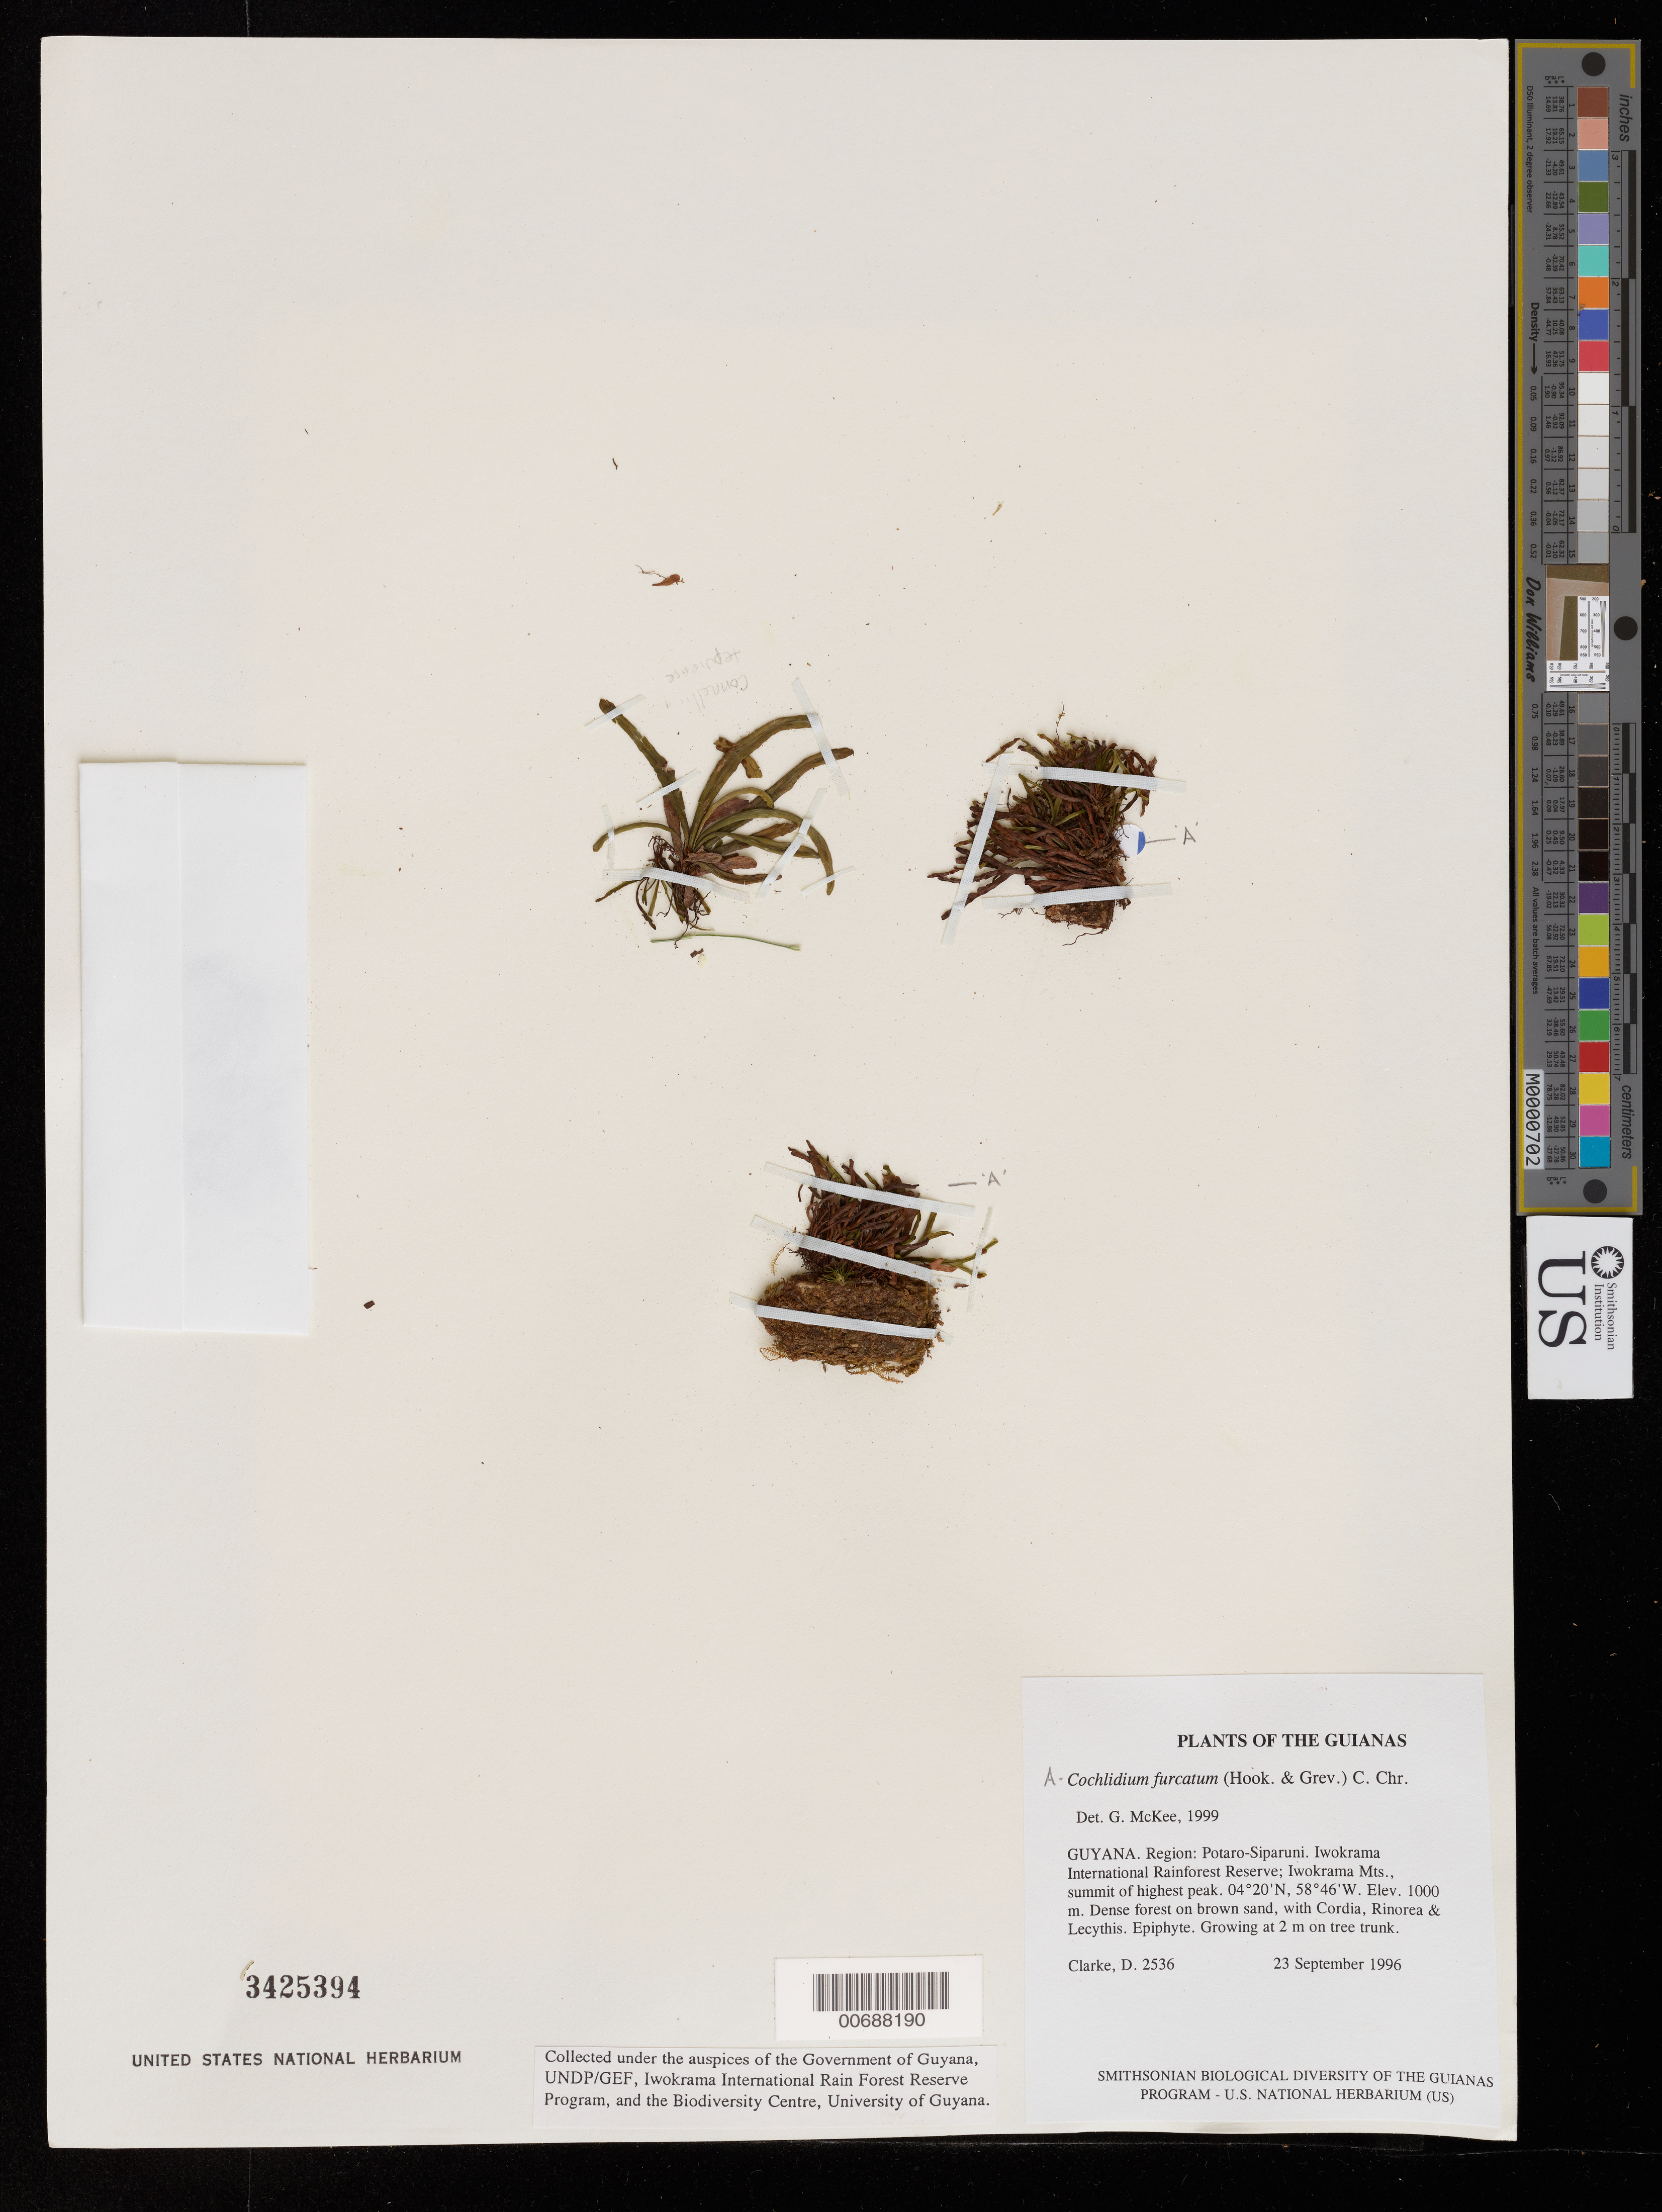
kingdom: Plantae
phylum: Tracheophyta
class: Polypodiopsida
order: Polypodiales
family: Polypodiaceae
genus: Cochlidium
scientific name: Cochlidium furcatum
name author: (Hook. & Grev.) C. Chr.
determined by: McKee, G. S., (US), NMNH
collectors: H. D. Clarke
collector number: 2536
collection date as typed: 23 September 1996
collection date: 1996-09-23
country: Guyana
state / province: Potaro-Siparuni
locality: Iwokrama International Rainforest Reserve; Iwokrama Mts., summit of highest peak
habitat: Dense forest on brown sand, with Cordia, Rinorea & Lecythis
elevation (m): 1000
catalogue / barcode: US 3425394